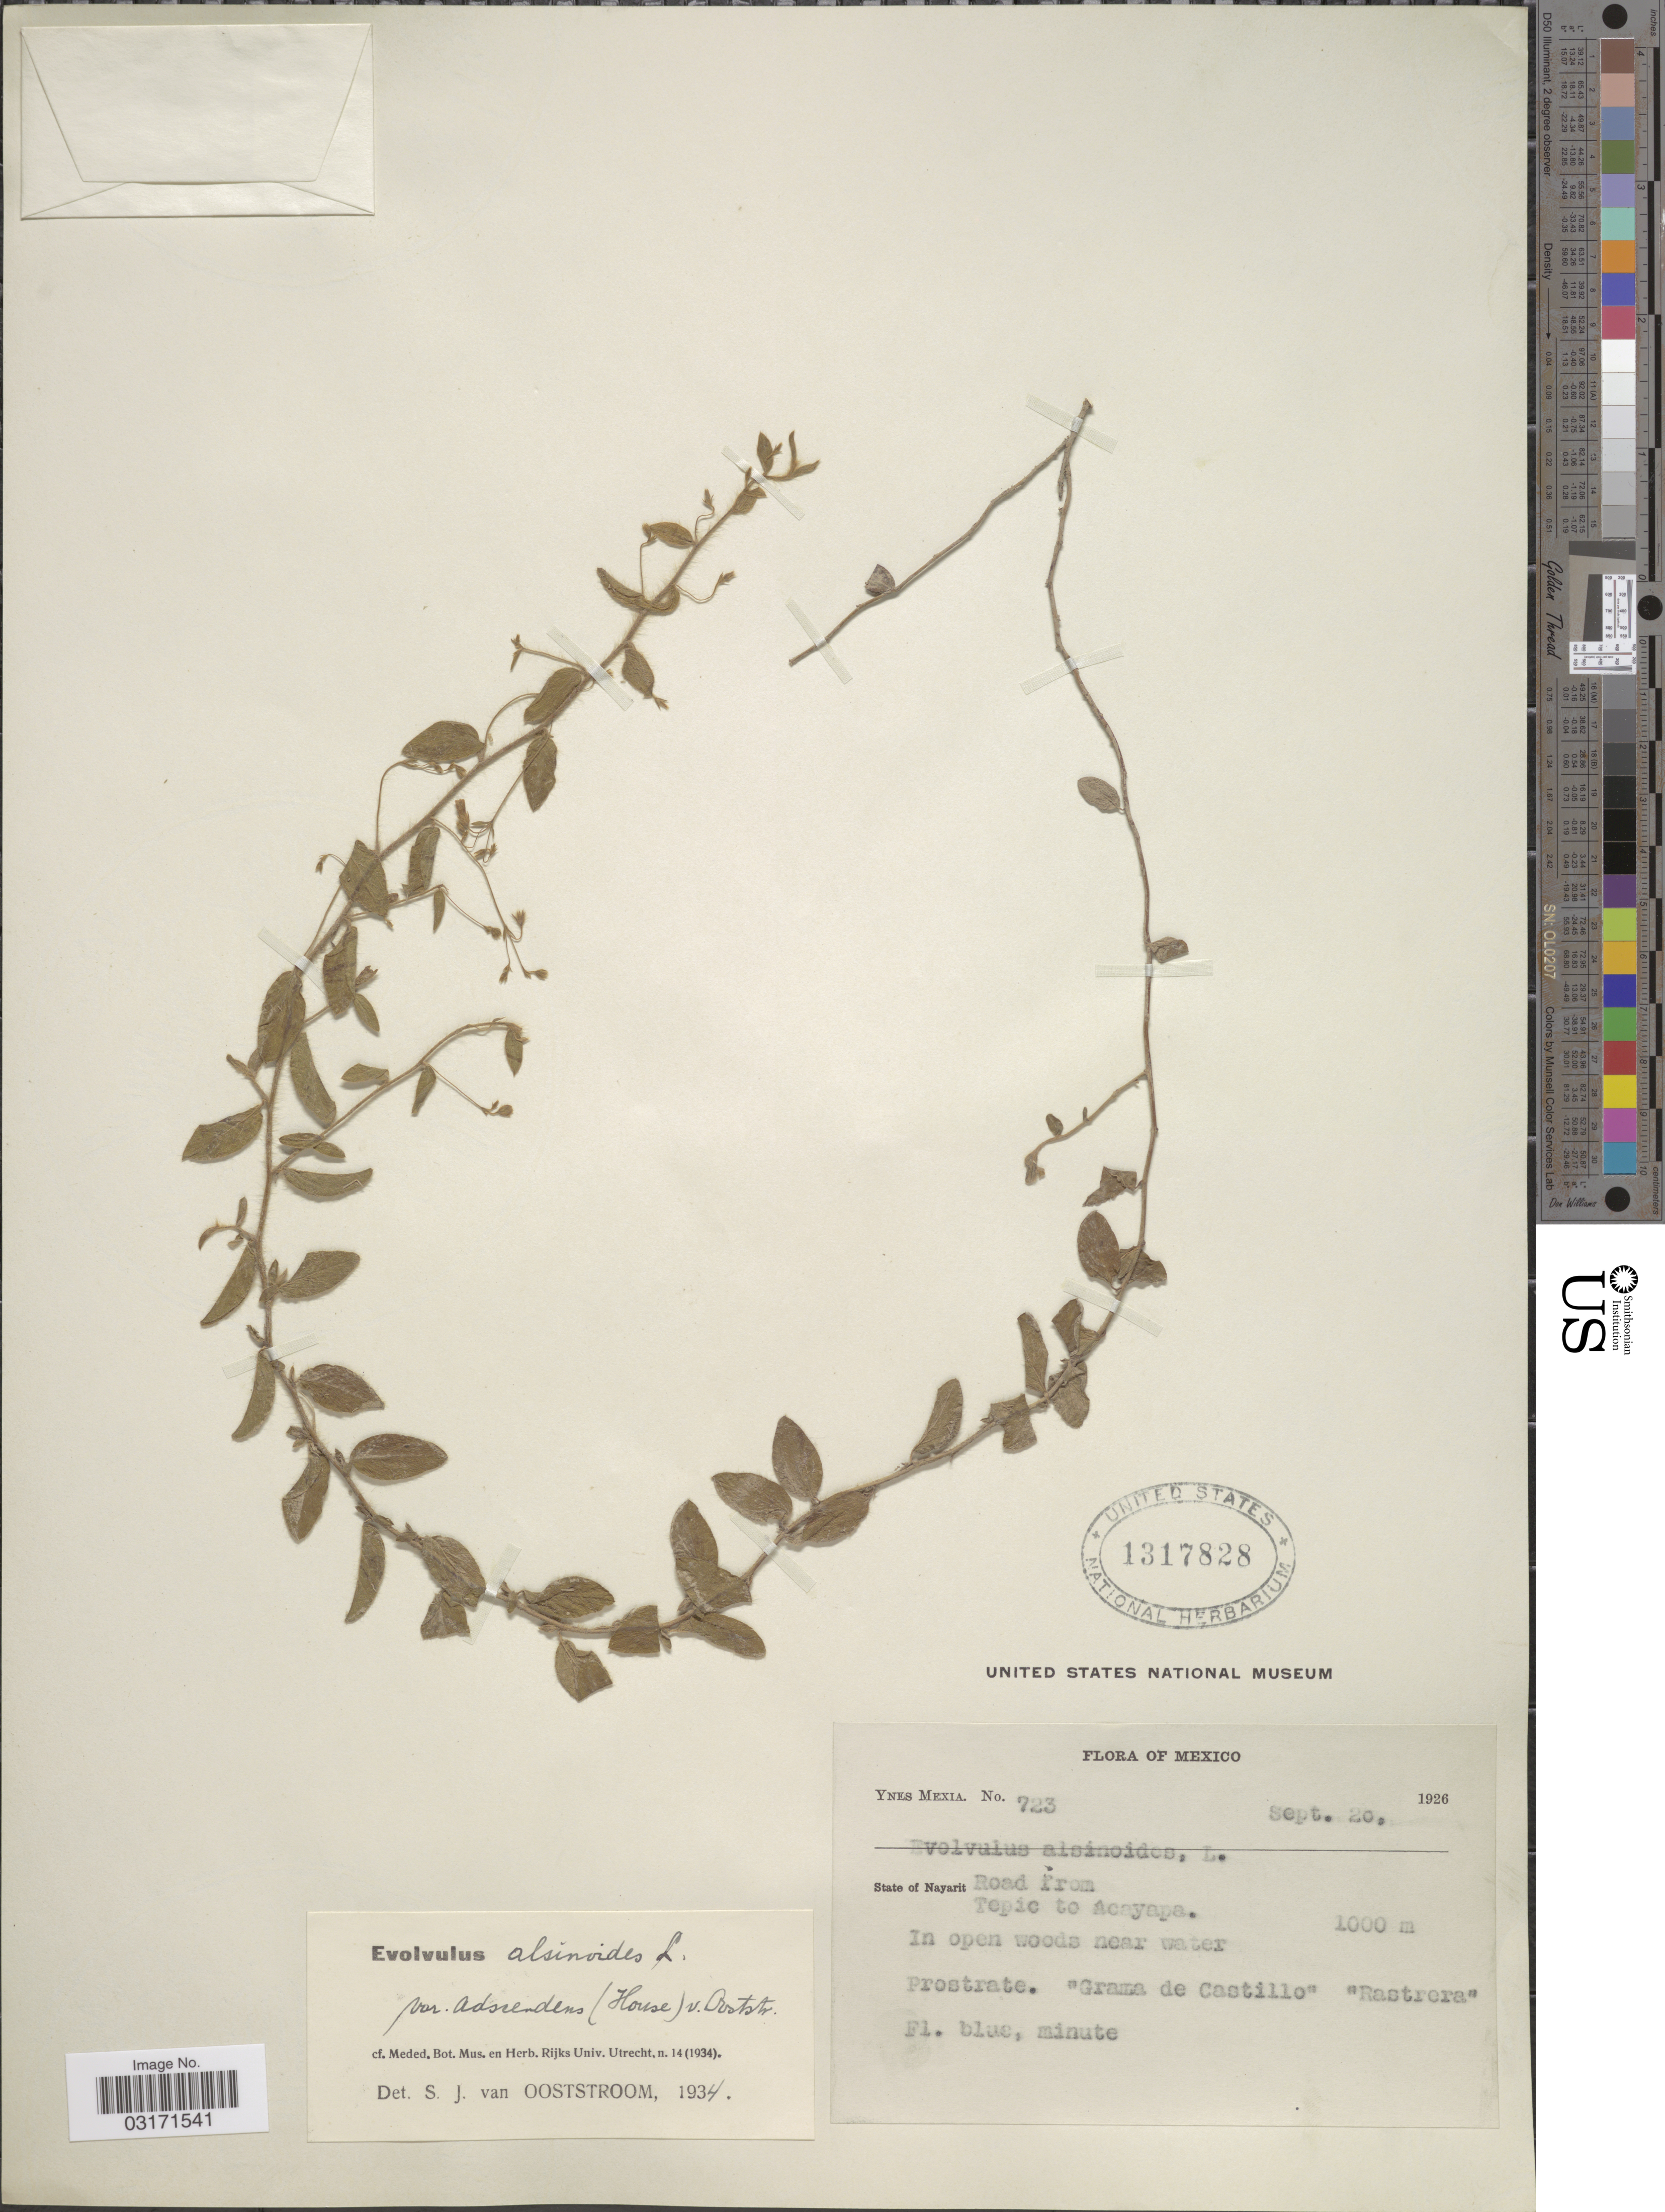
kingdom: Plantae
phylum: Tracheophyta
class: Magnoliopsida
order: Solanales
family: Convolvulaceae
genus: Evolvulus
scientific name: Evolvulus alsinoides var. adscendens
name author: (House) Ooststr.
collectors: Y. Mexia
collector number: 723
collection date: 1926-09-20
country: Mexico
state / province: Nayarit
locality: Road from Tepic to Acayapa, In open woods near water.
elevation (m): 1000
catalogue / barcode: US 1317828